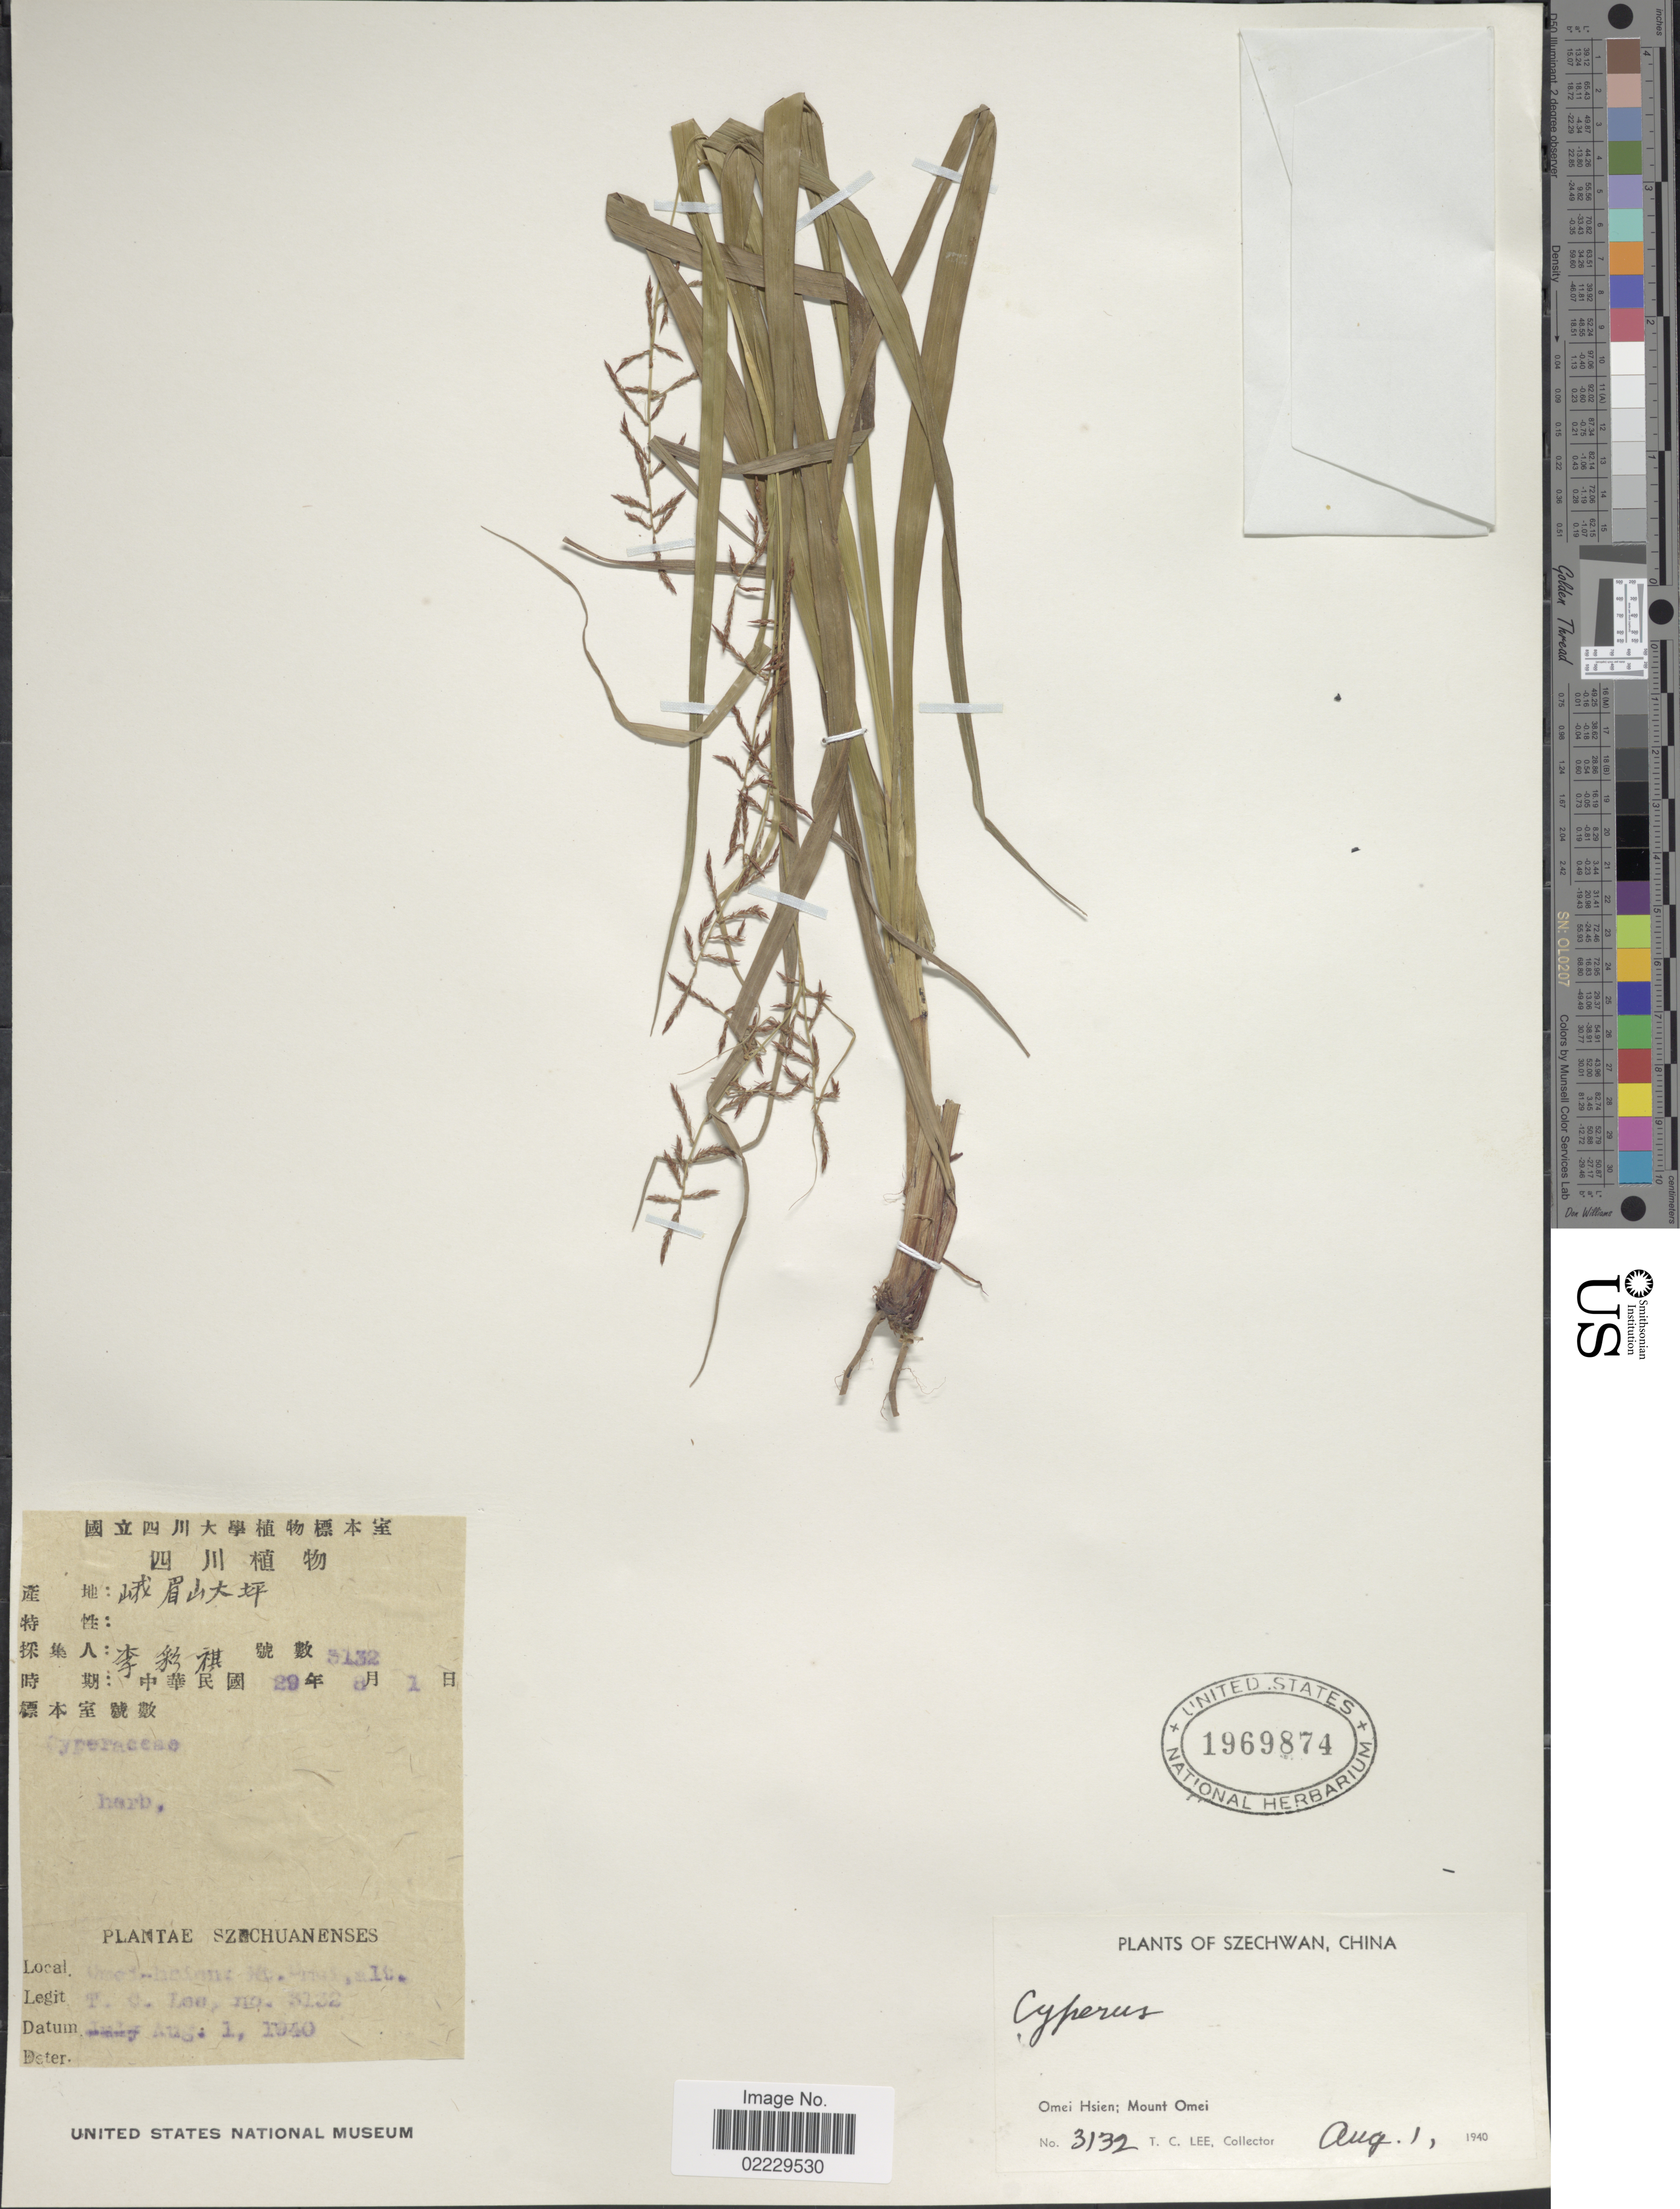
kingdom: Plantae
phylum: Tracheophyta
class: Liliopsida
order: Poales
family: Cyperaceae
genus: Carex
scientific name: Carex filicina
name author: Nees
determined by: Strong, Mark T., (BOT), Smithsonian Institution - National Museum of Natural History (UNITED STATES)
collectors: T. Lee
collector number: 3132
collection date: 1940-08-01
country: China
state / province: Sichuan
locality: Szechwan, Omei Hsien; Mount Omei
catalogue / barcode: US 1969874